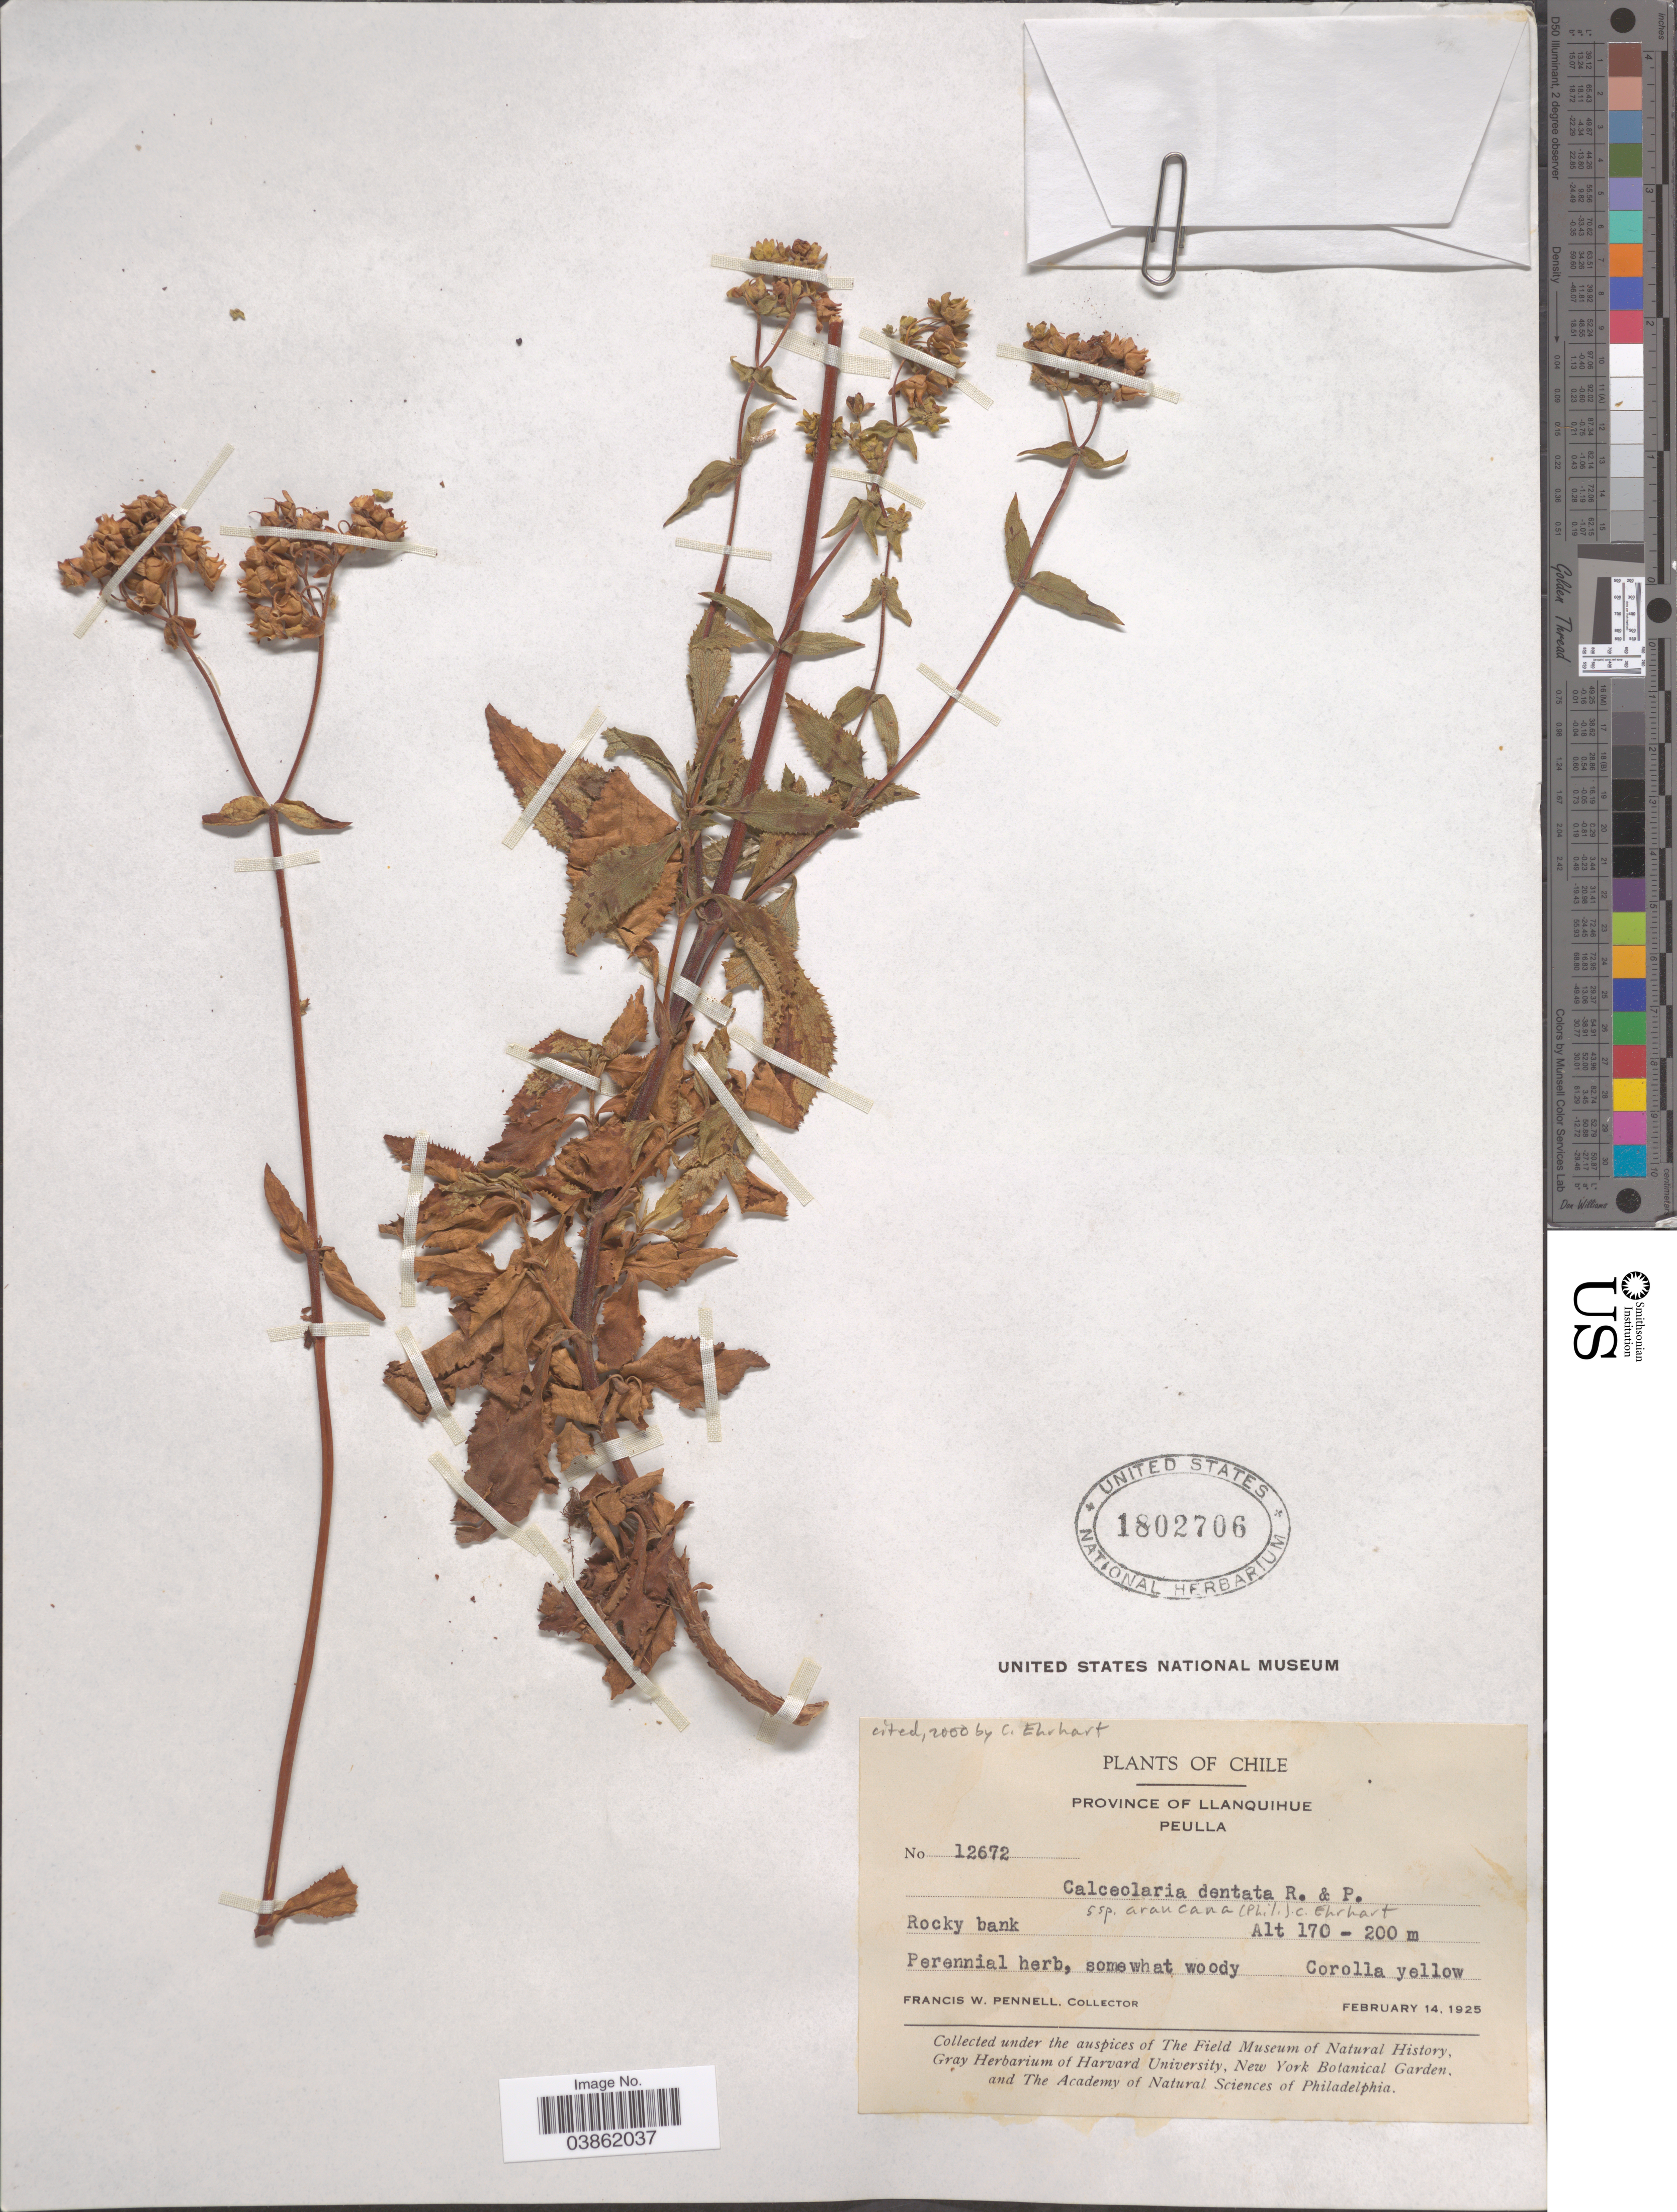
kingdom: Plantae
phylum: Tracheophyta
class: Magnoliopsida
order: Lamiales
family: Calceolariaceae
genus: Calceolaria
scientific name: Calceolaria dentata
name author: Ruiz & Pav.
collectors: F. W. Pennell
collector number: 12672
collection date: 1925-02-14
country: Chile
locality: Province of Llanquihue. Peulla.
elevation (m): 170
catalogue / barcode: US 1802706